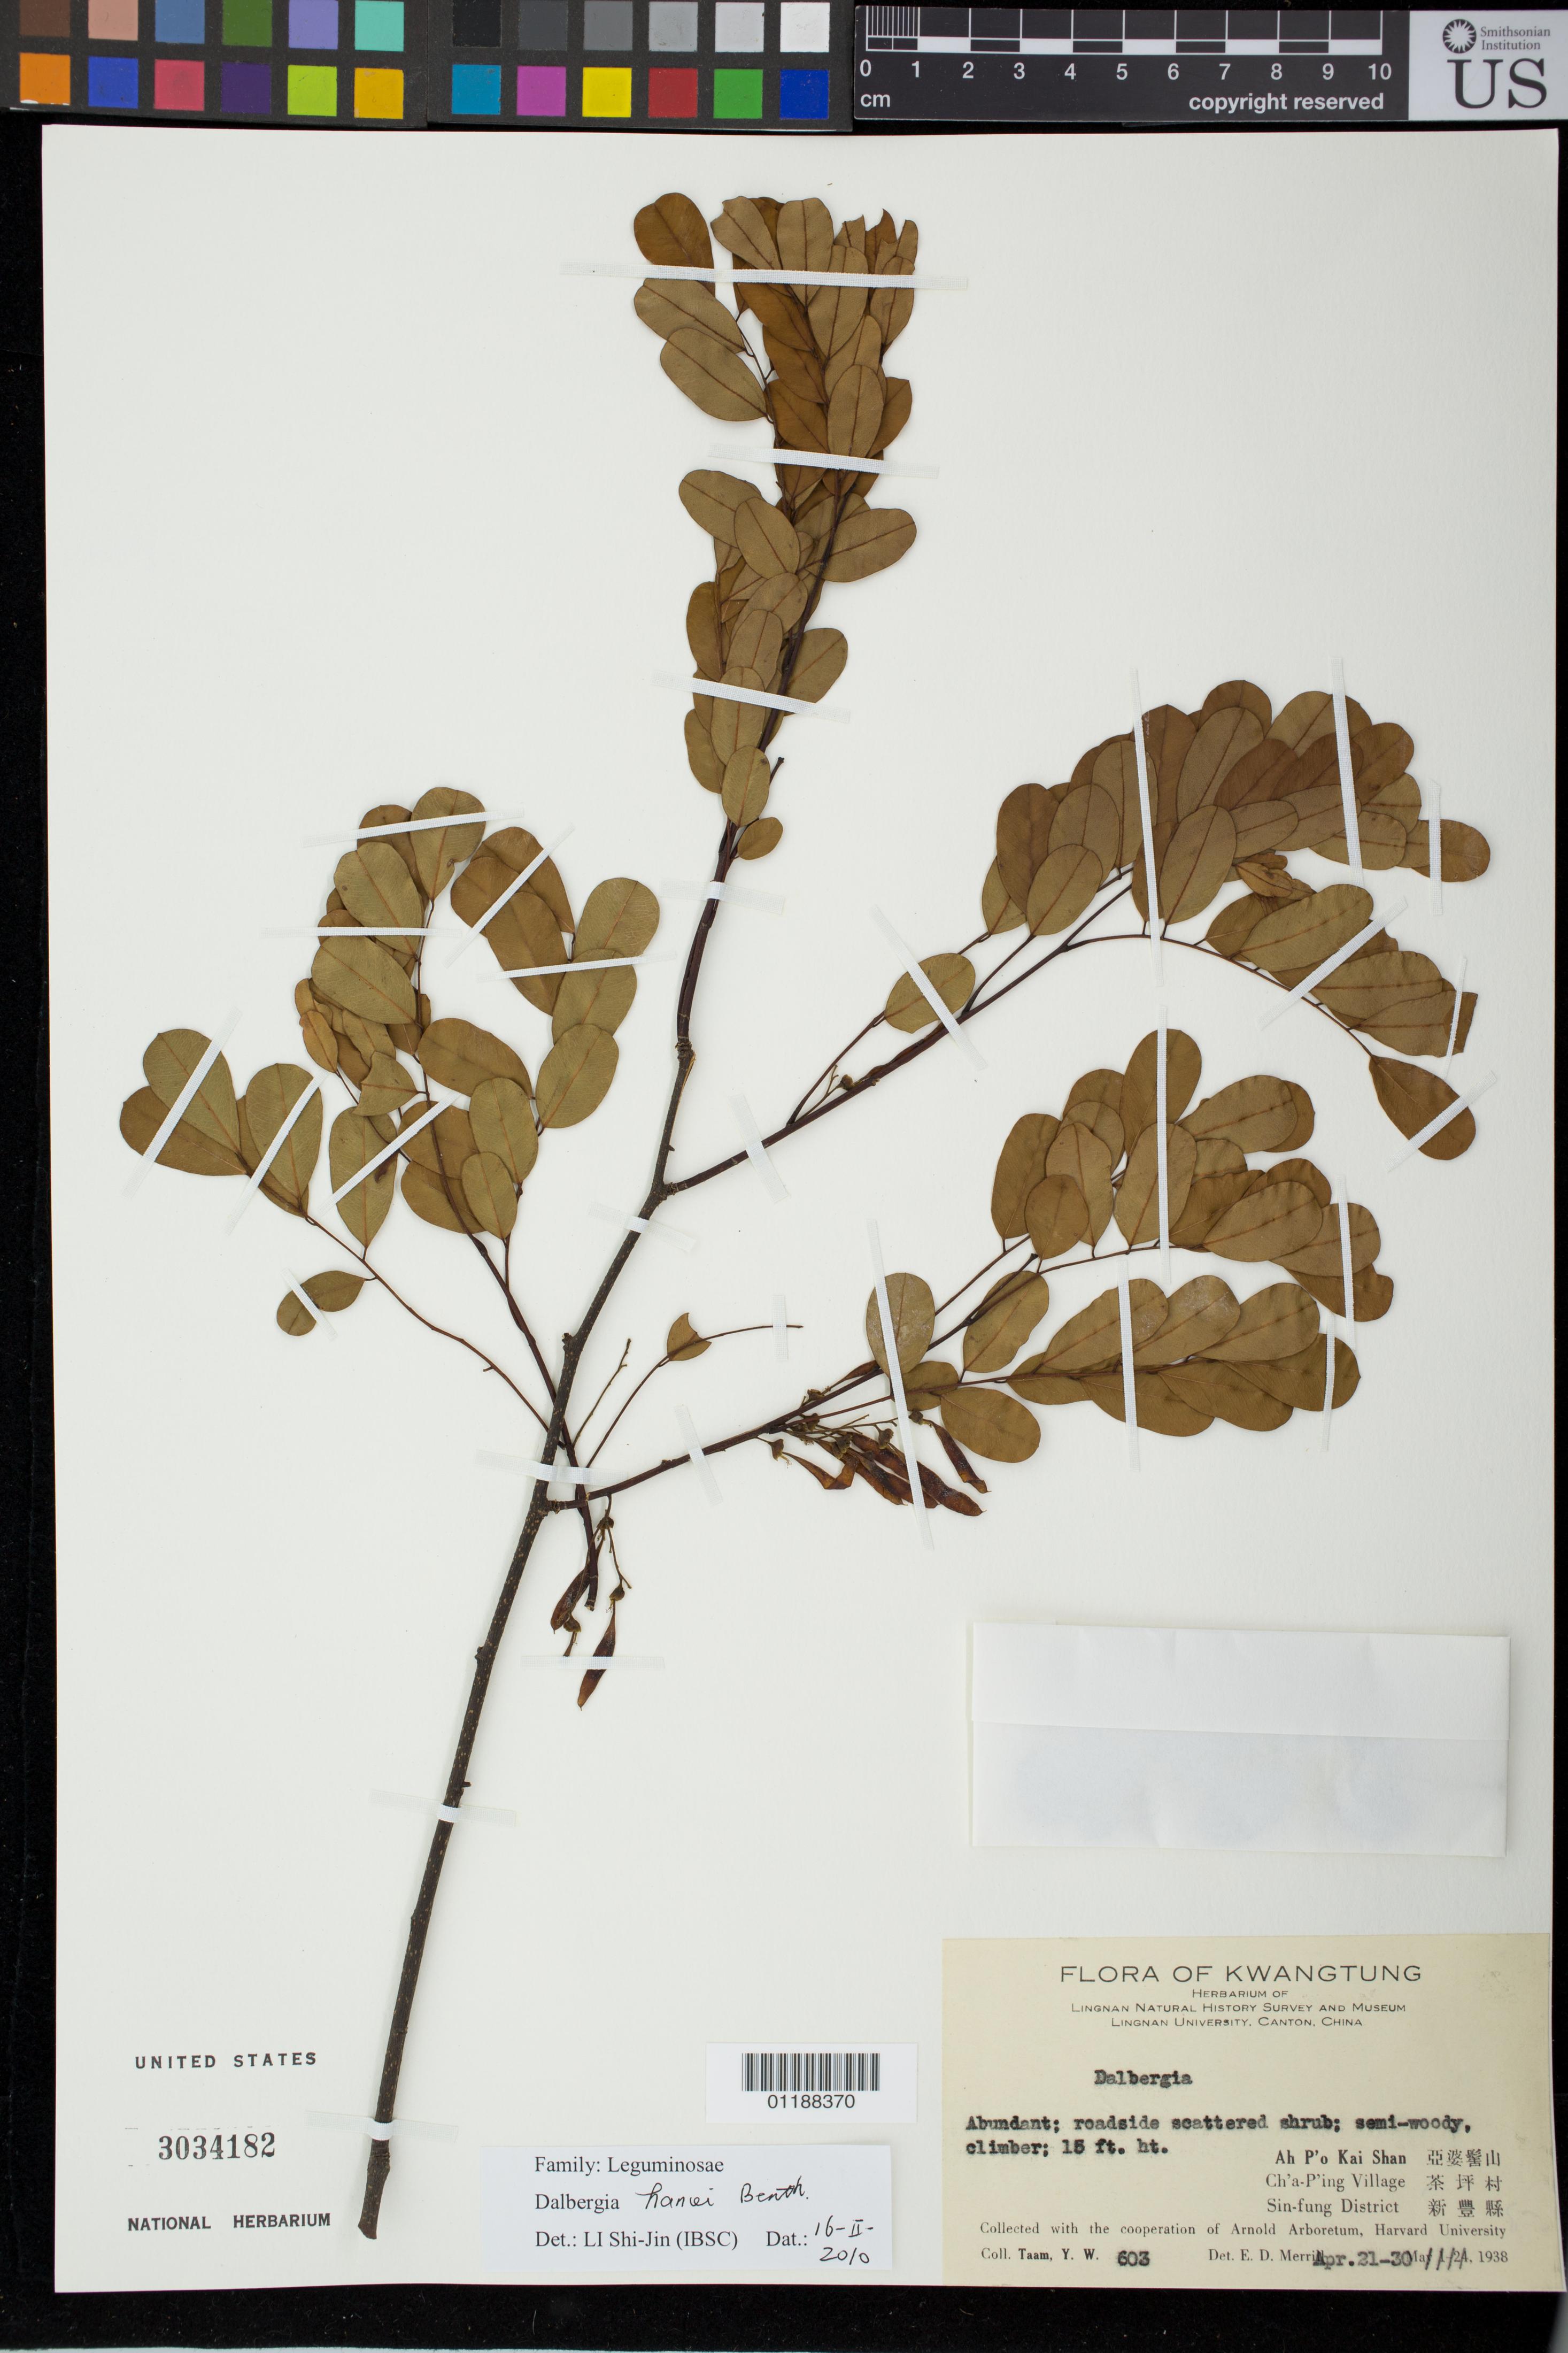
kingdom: Plantae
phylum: Tracheophyta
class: Magnoliopsida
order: Fabales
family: Fabaceae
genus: Dalbergia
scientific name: Dalbergia hancei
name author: Benth.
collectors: Y. W. Taam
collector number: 603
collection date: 1938-04-21/1938-04-30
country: China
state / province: Guangdong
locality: Ah P'o Kai Shan. Ch'a P'ing Village. Sin-fung district. roadside.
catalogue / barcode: US 3034182